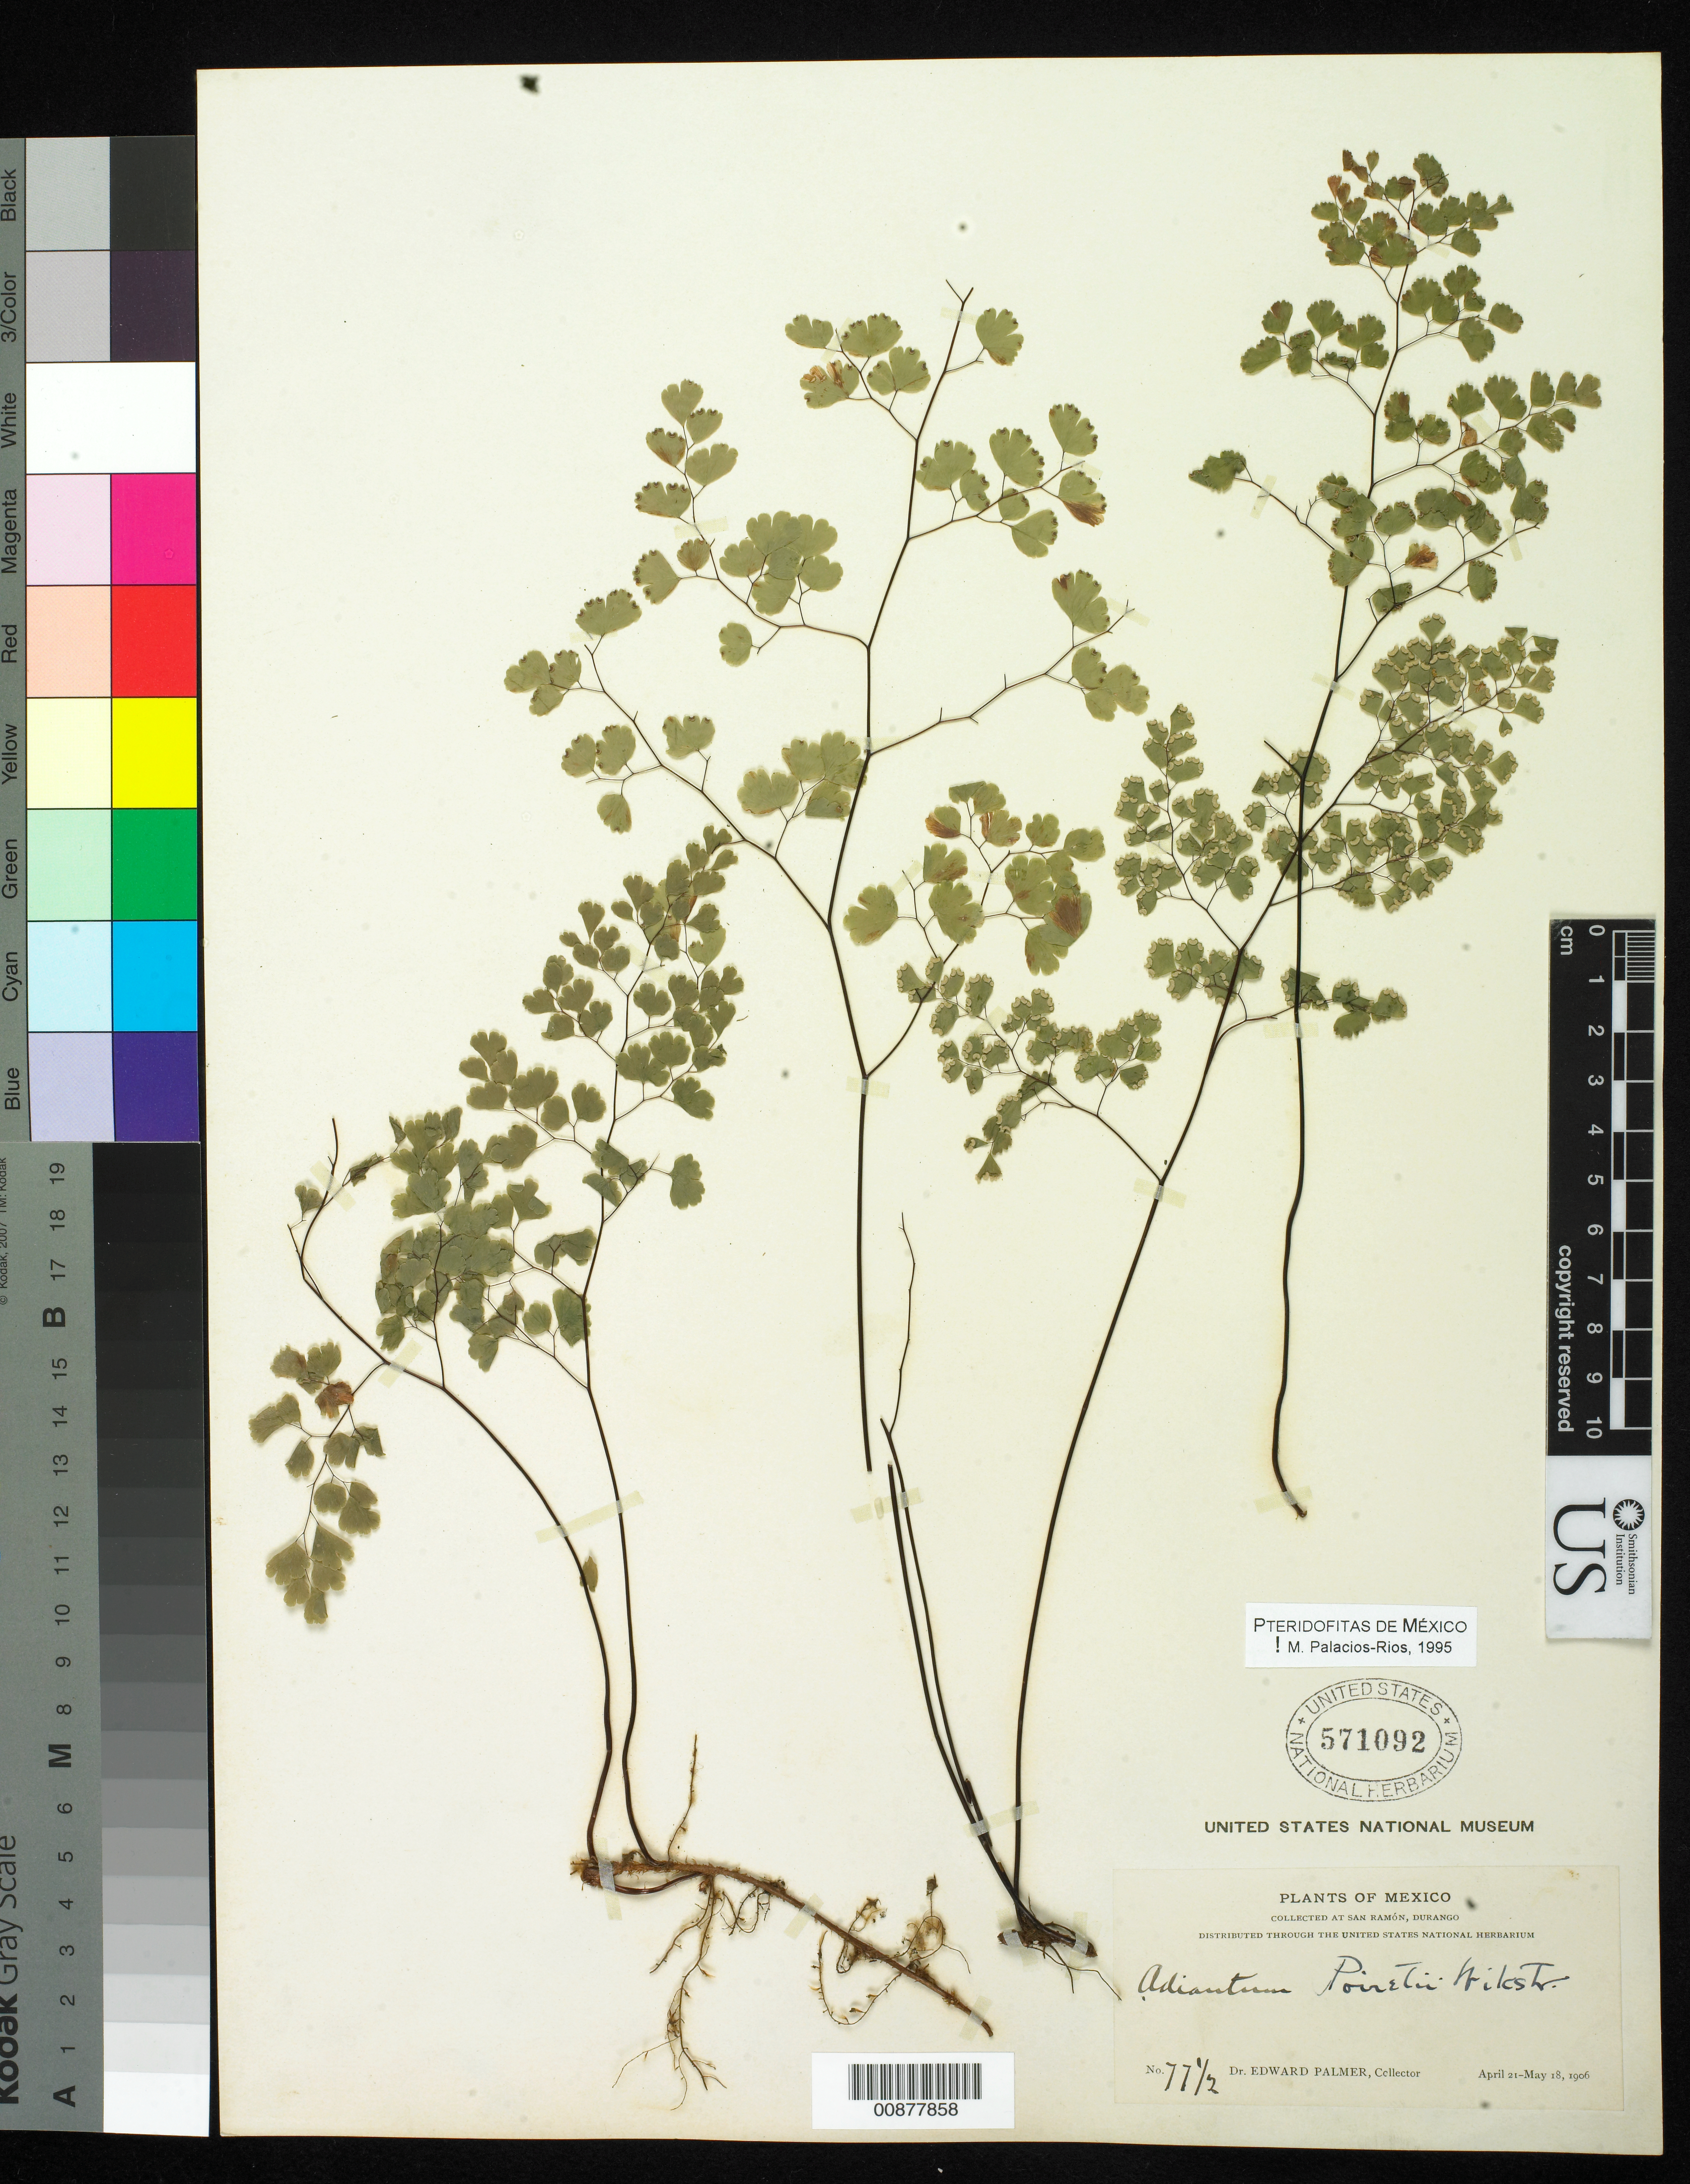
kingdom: Plantae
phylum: Tracheophyta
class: Polypodiopsida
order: Polypodiales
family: Pteridaceae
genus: Adiantum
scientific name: Adiantum poiretii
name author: Wikstr.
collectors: E. Palmer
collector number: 77½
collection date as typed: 21 Apr 1906 to 18 May 1906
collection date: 1906-04-21/1906-05-18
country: Mexico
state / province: Durango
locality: San Ramón, Durango.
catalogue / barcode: US 571092